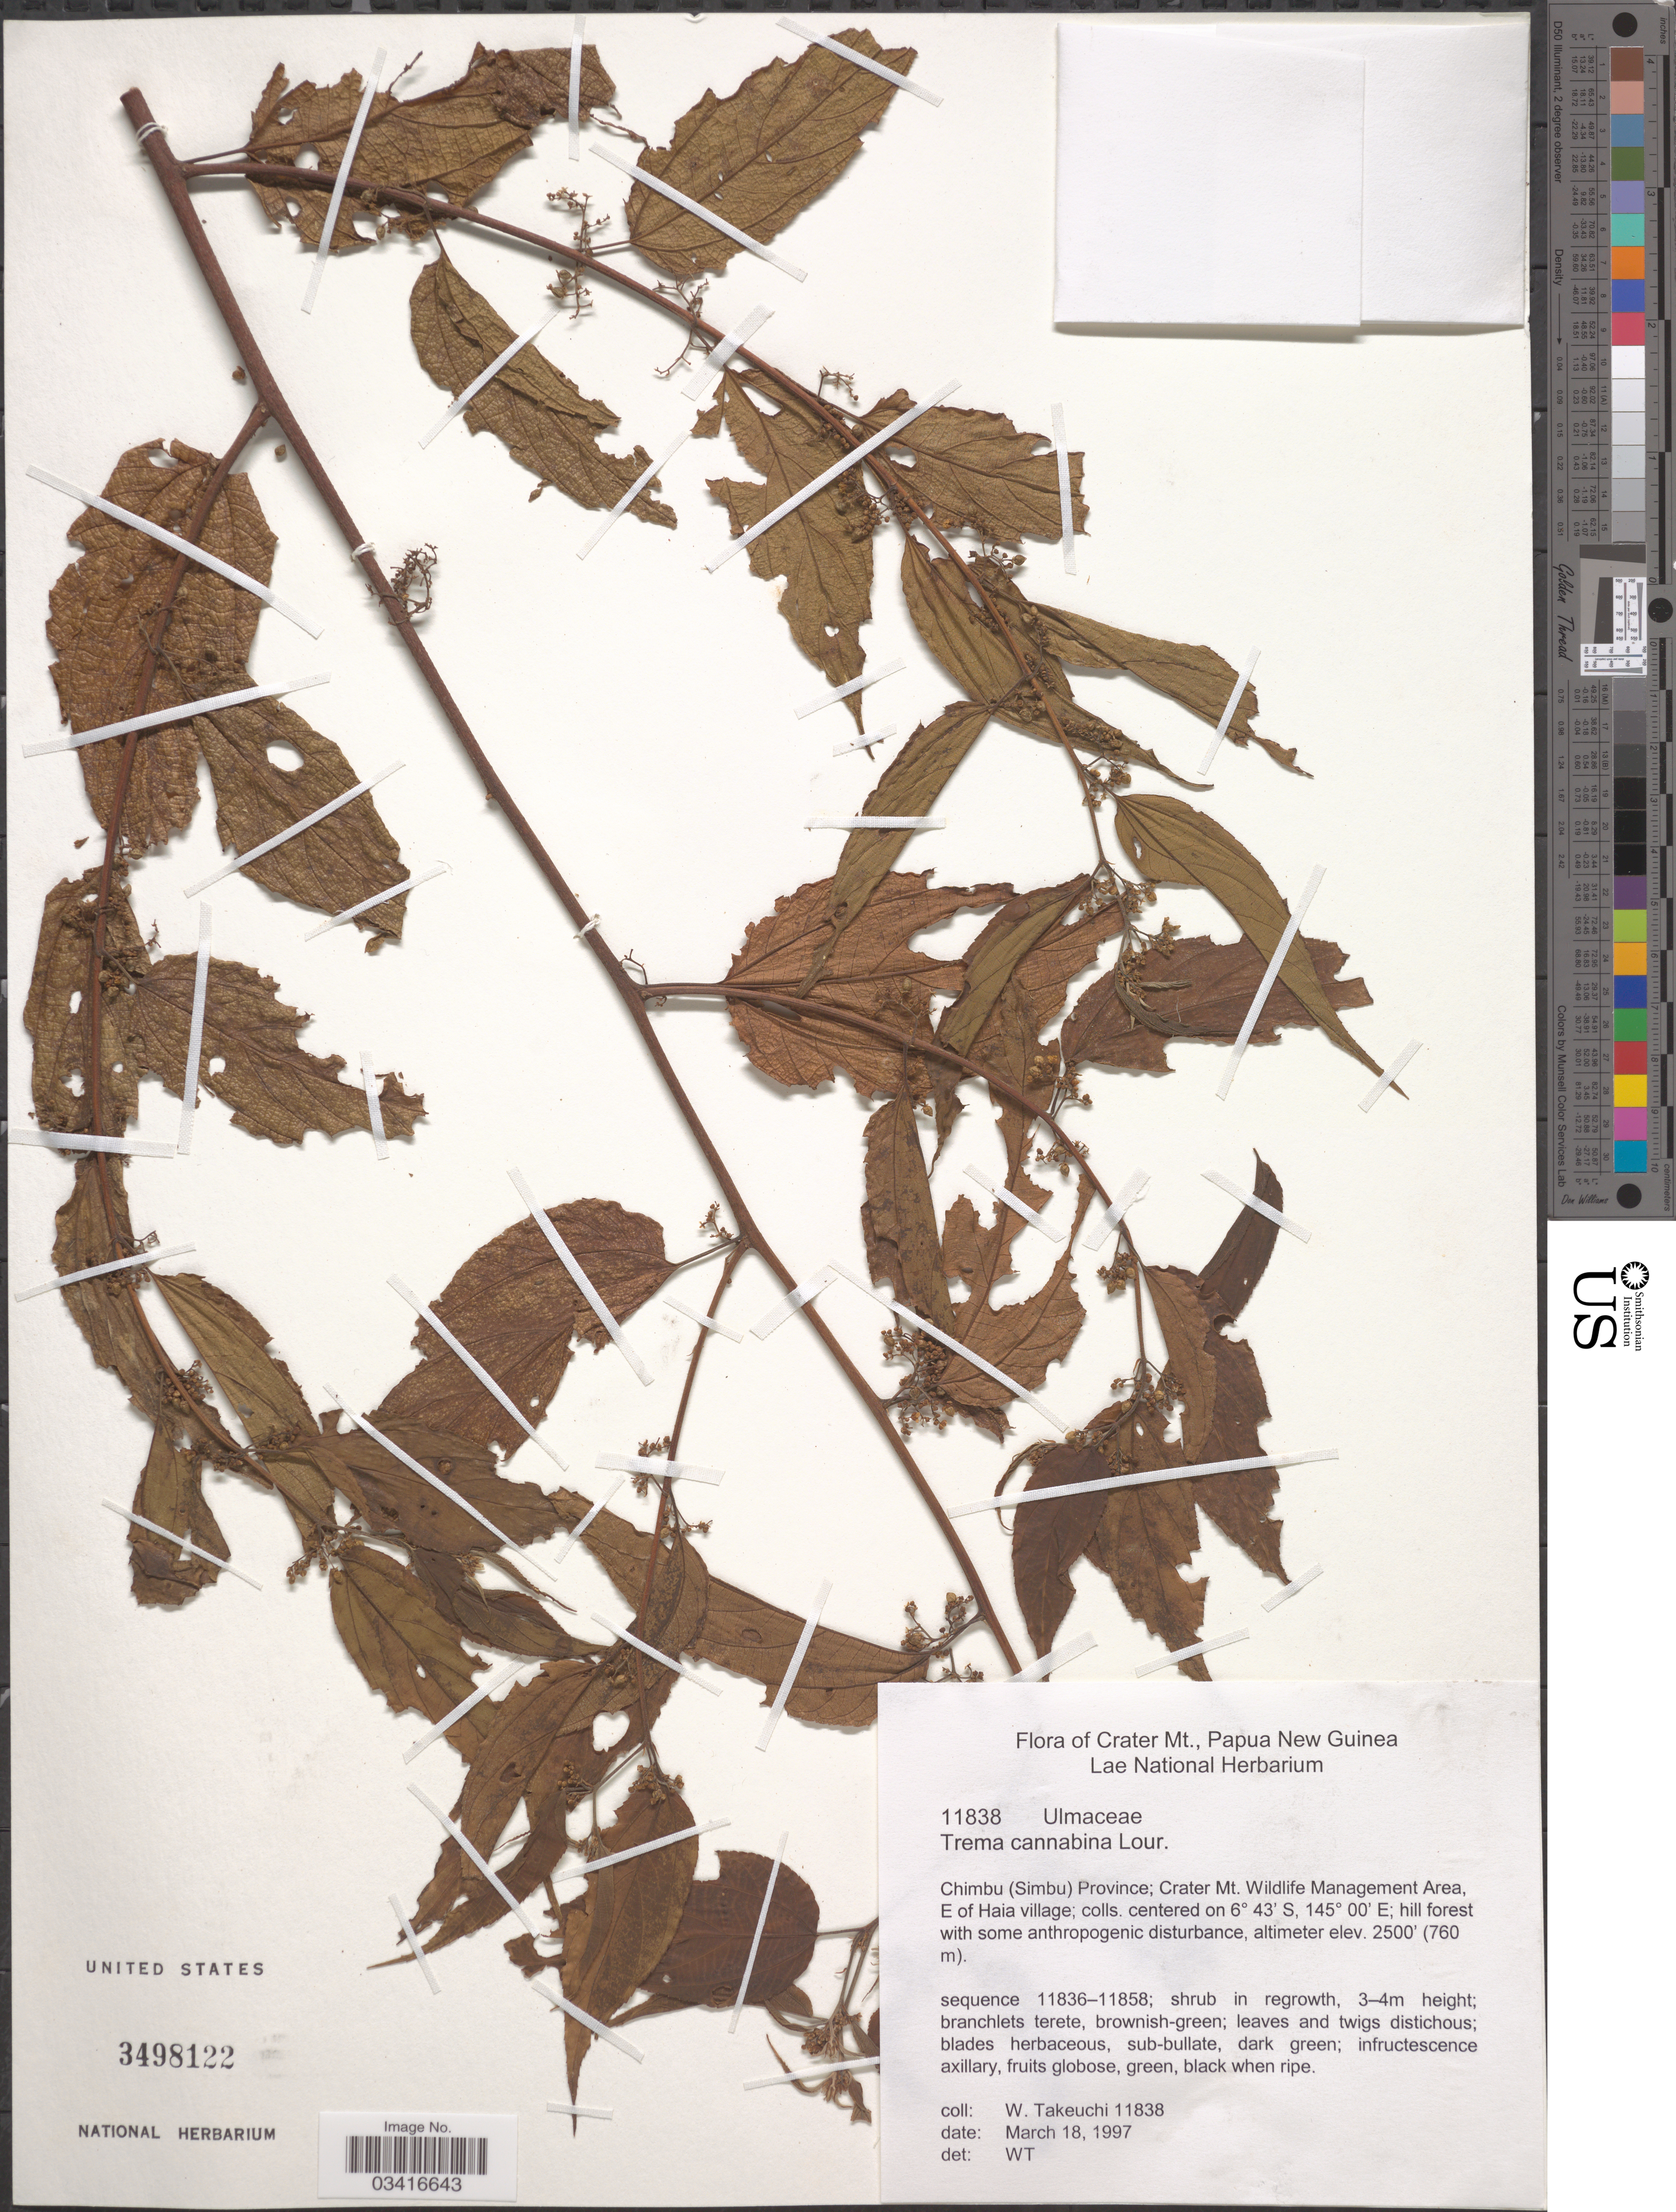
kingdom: Plantae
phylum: Tracheophyta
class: Magnoliopsida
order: Rosales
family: Cannabaceae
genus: Trema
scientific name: Trema cannabina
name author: Lour.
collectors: W. Takeuchi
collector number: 11838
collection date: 1997-03-18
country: Papua New Guinea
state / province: Chimbu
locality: Crater Mt. Chimbu (Simbu) Province; Crater Mt. Wildlife Management Area, E of Haia village.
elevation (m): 762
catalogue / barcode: US 3498122